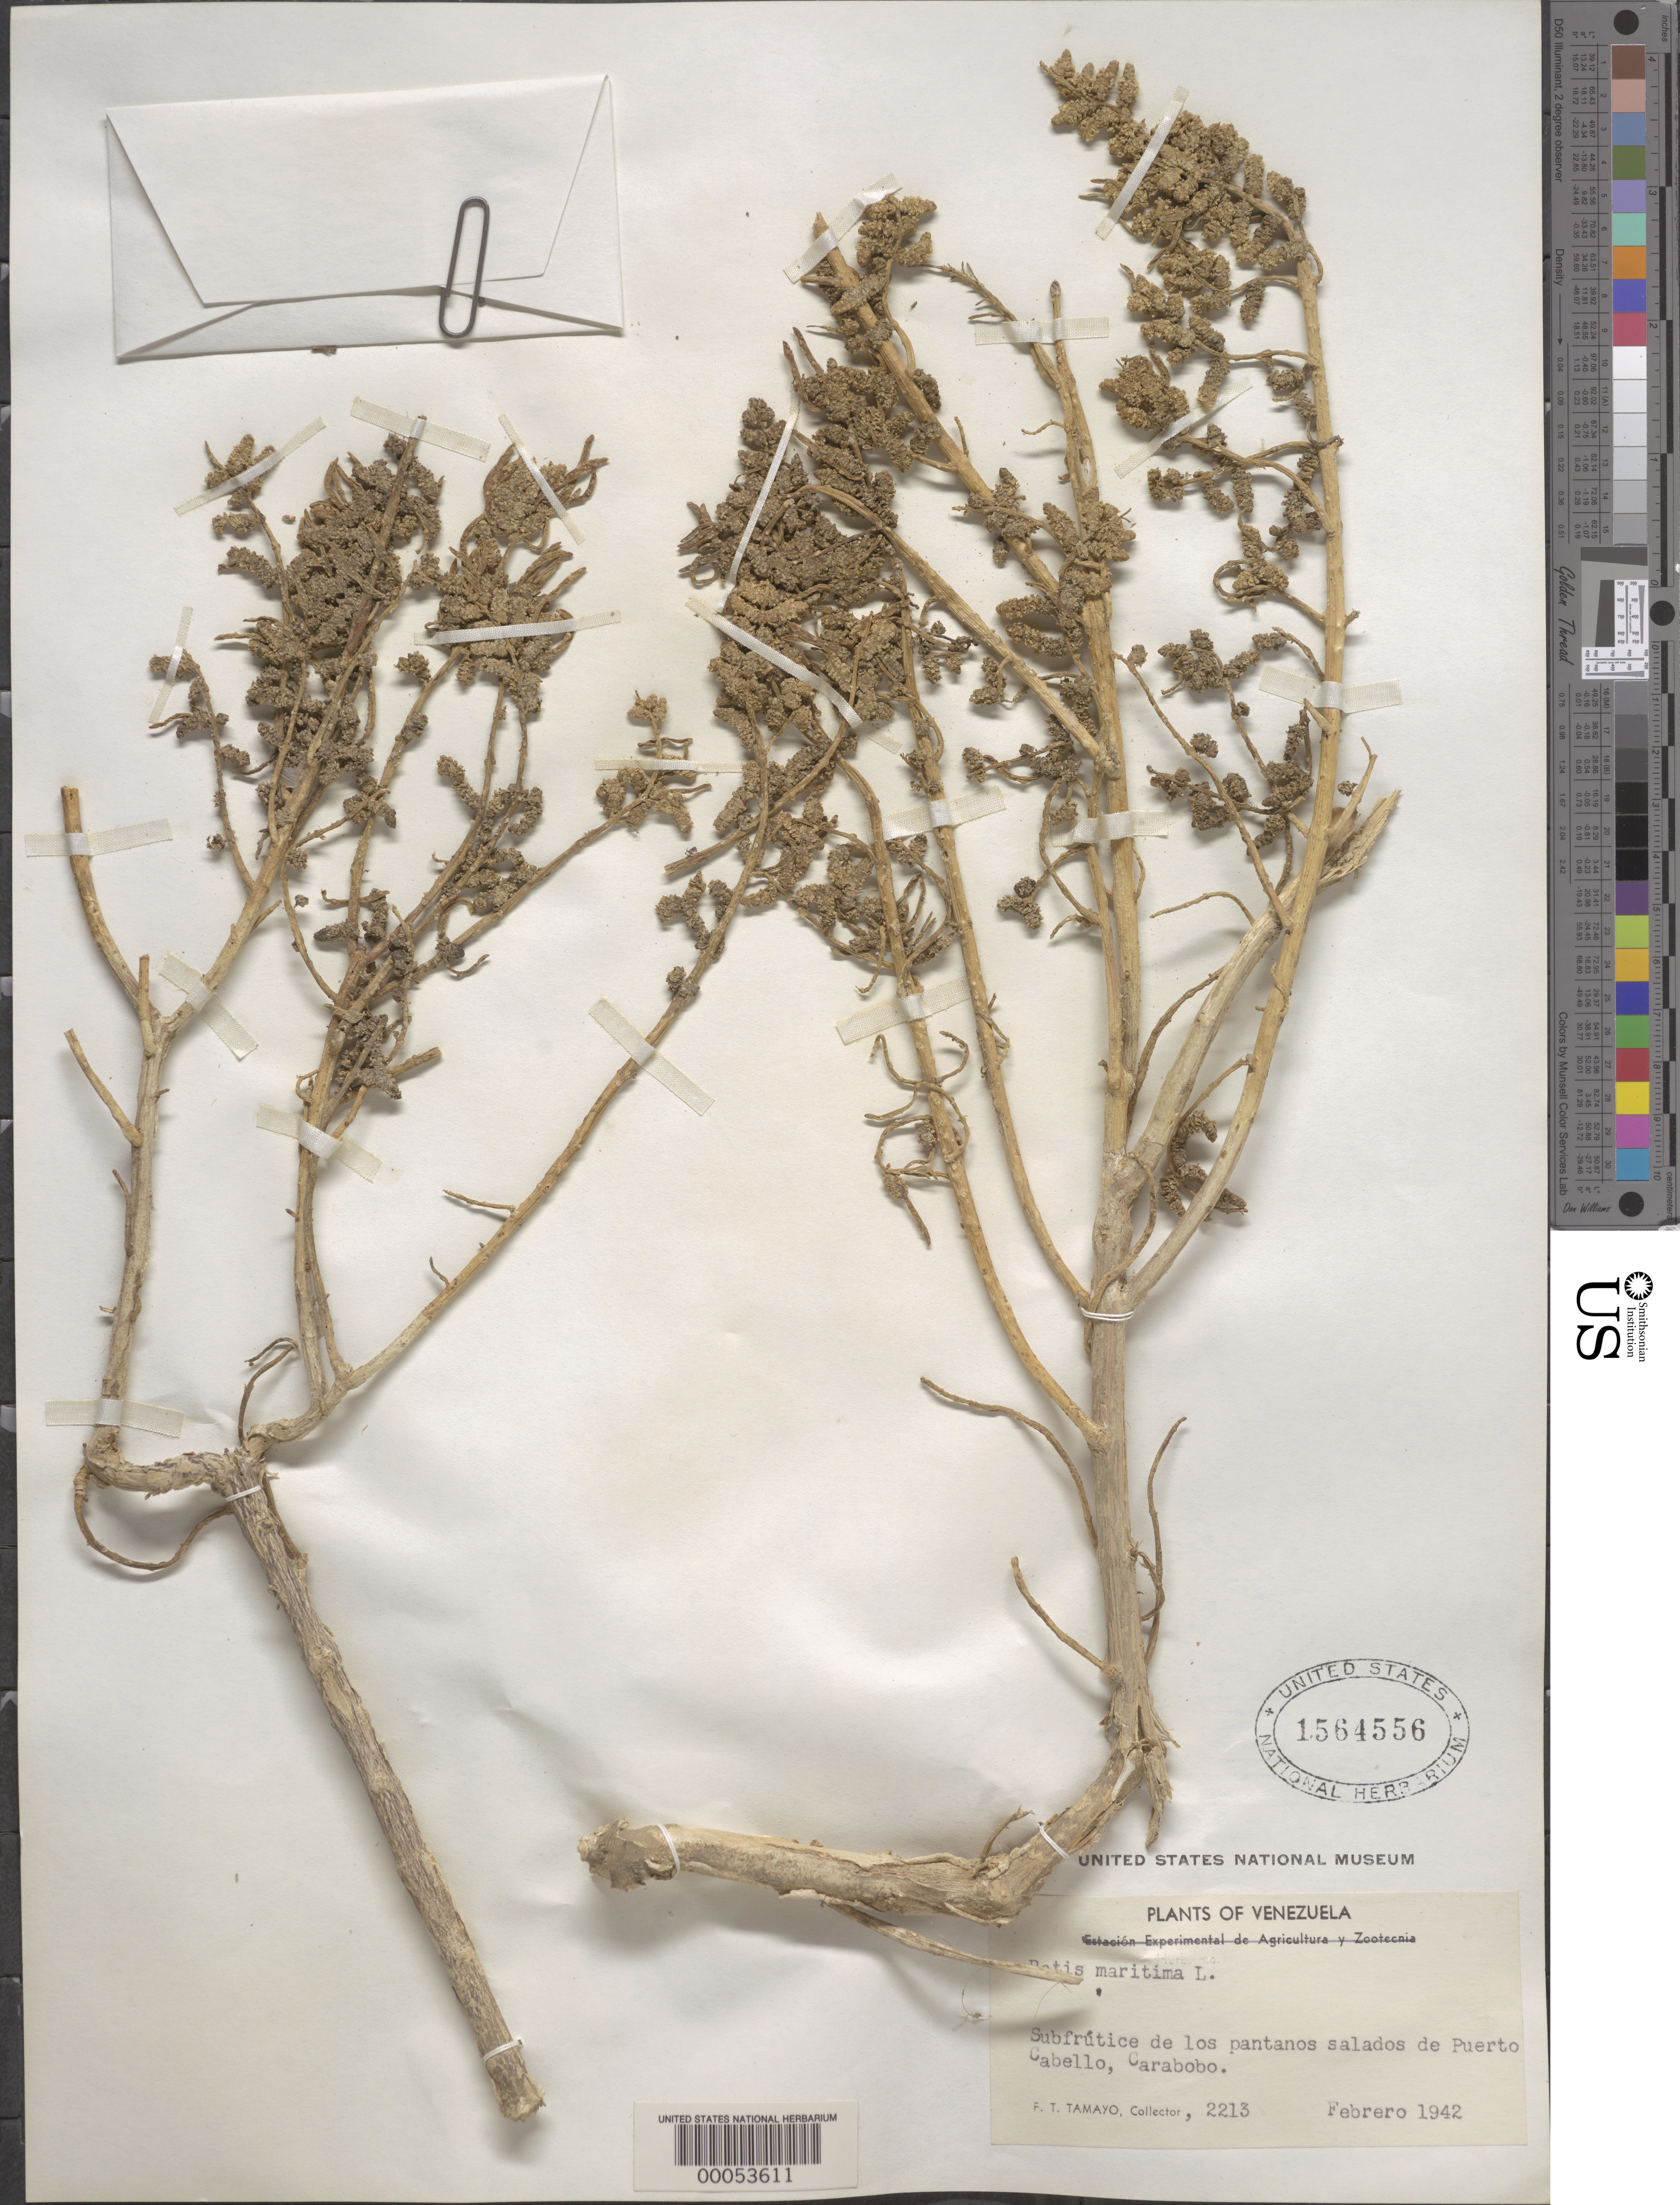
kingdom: Plantae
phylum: Tracheophyta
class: Magnoliopsida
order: Brassicales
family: Bataceae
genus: Batis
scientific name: Batis maritima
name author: L.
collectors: F. Tamayo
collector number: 2213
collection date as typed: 1942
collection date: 1942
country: Venezuela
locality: Puerto cabello, carabobo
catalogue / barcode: US 1564556